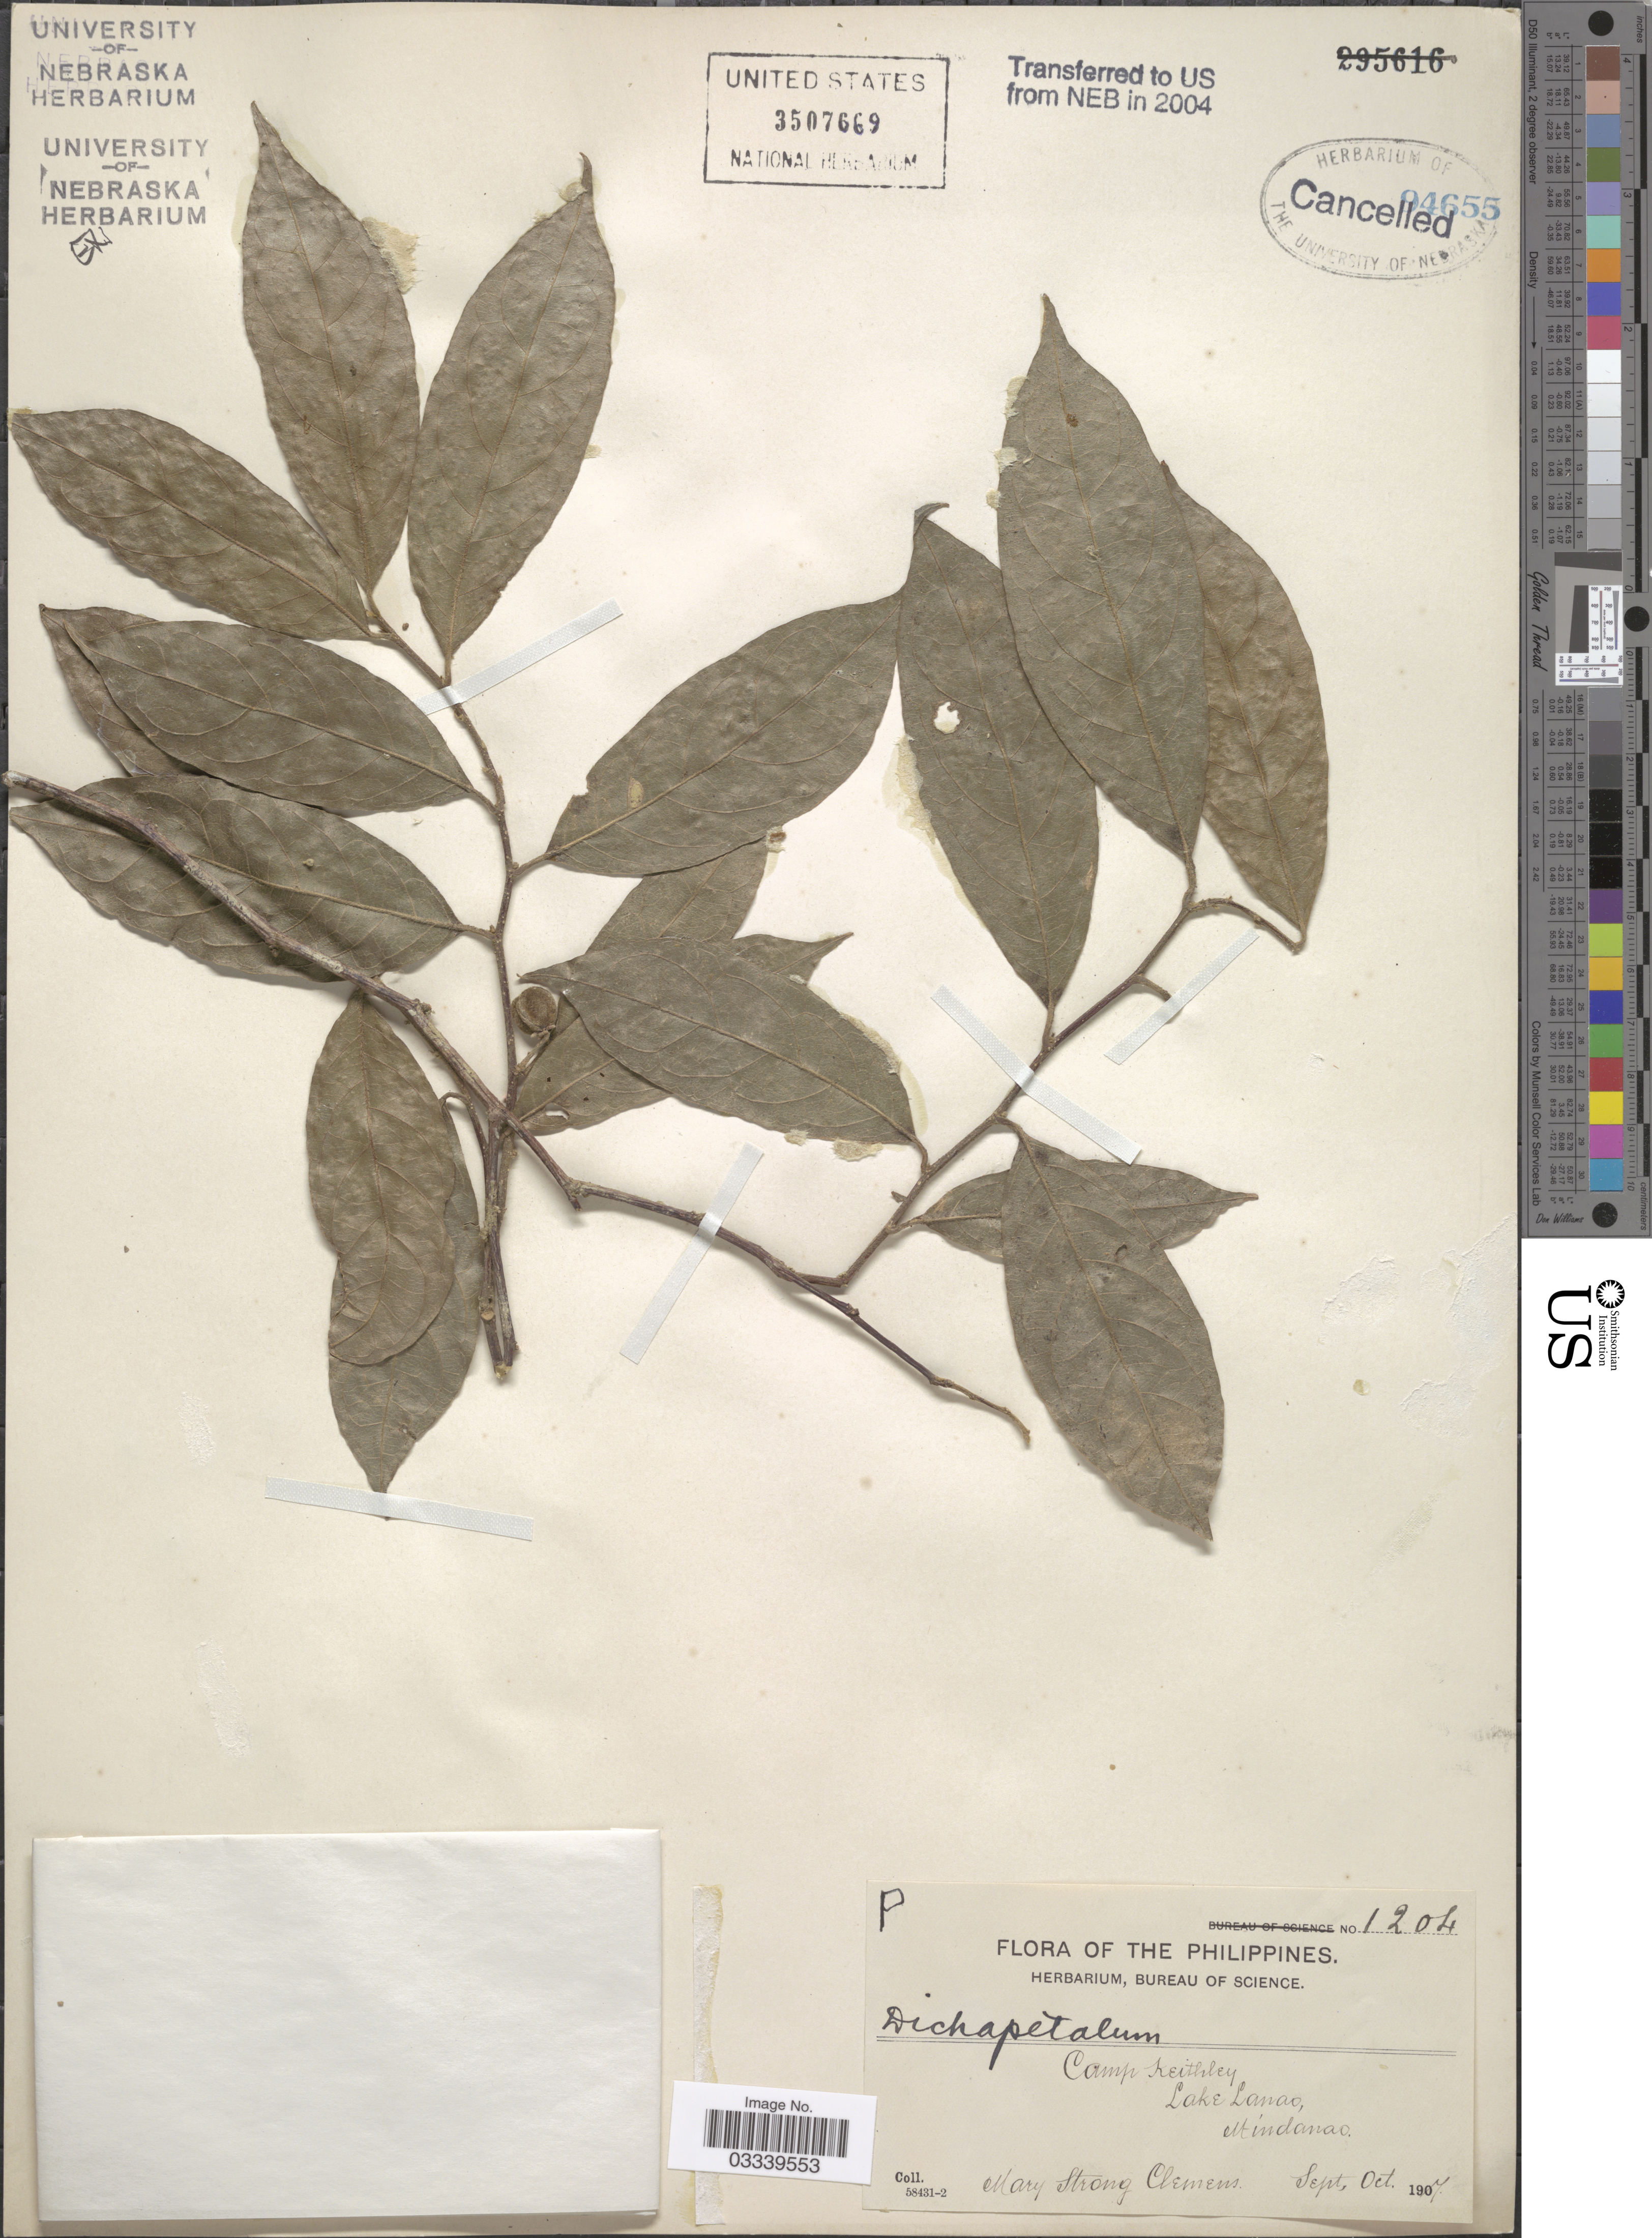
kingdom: Plantae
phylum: Tracheophyta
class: Magnoliopsida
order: Malpighiales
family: Dichapetalaceae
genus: Dichapetalum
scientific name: Dichapetalum sp.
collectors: M. S. Clemens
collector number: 1204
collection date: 1907-09/1907-10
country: Philippines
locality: Camp Keithley, Lake Lanao, Mindanao.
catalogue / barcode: US 3507669